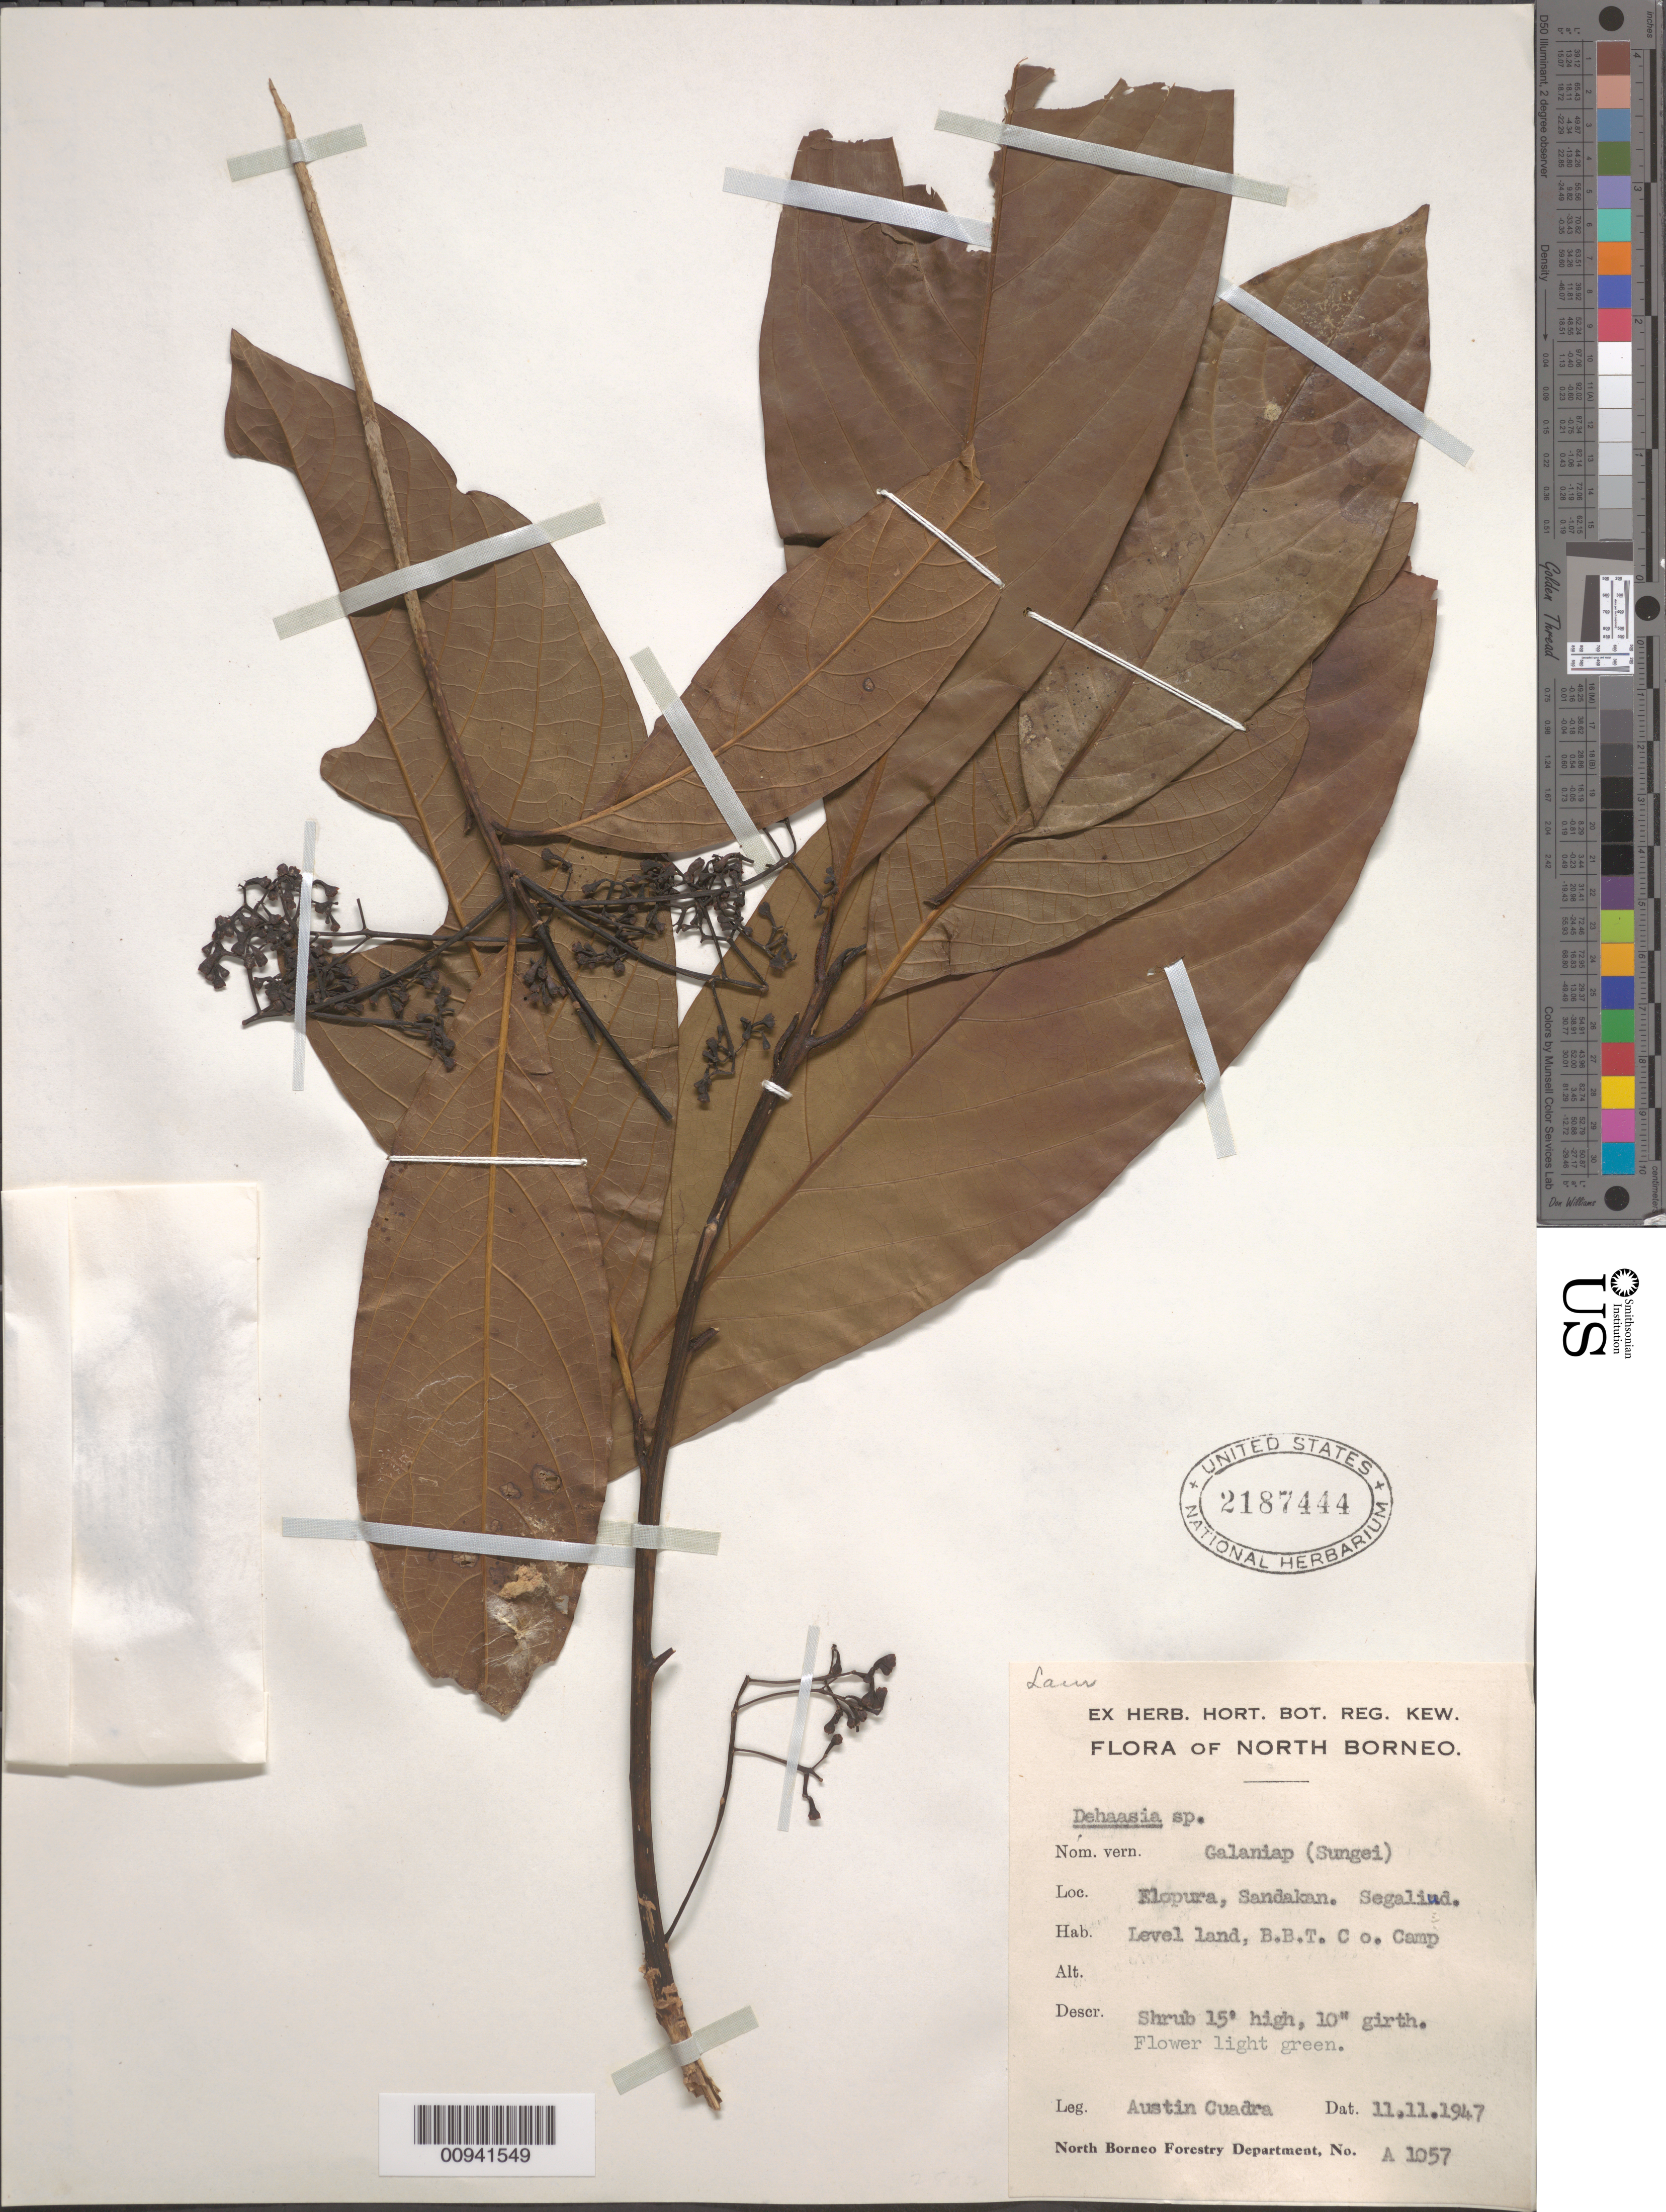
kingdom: Plantae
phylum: Tracheophyta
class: Magnoliopsida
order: Laurales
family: Lauraceae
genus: Dehaasia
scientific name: Dehaasia sp.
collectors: A. Cuadra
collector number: A 1057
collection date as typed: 11 Nov 1947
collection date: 1947-11-11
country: Malaysia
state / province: Sabah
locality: Elopura, Sandakan. Segaliud.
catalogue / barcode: US 2187444